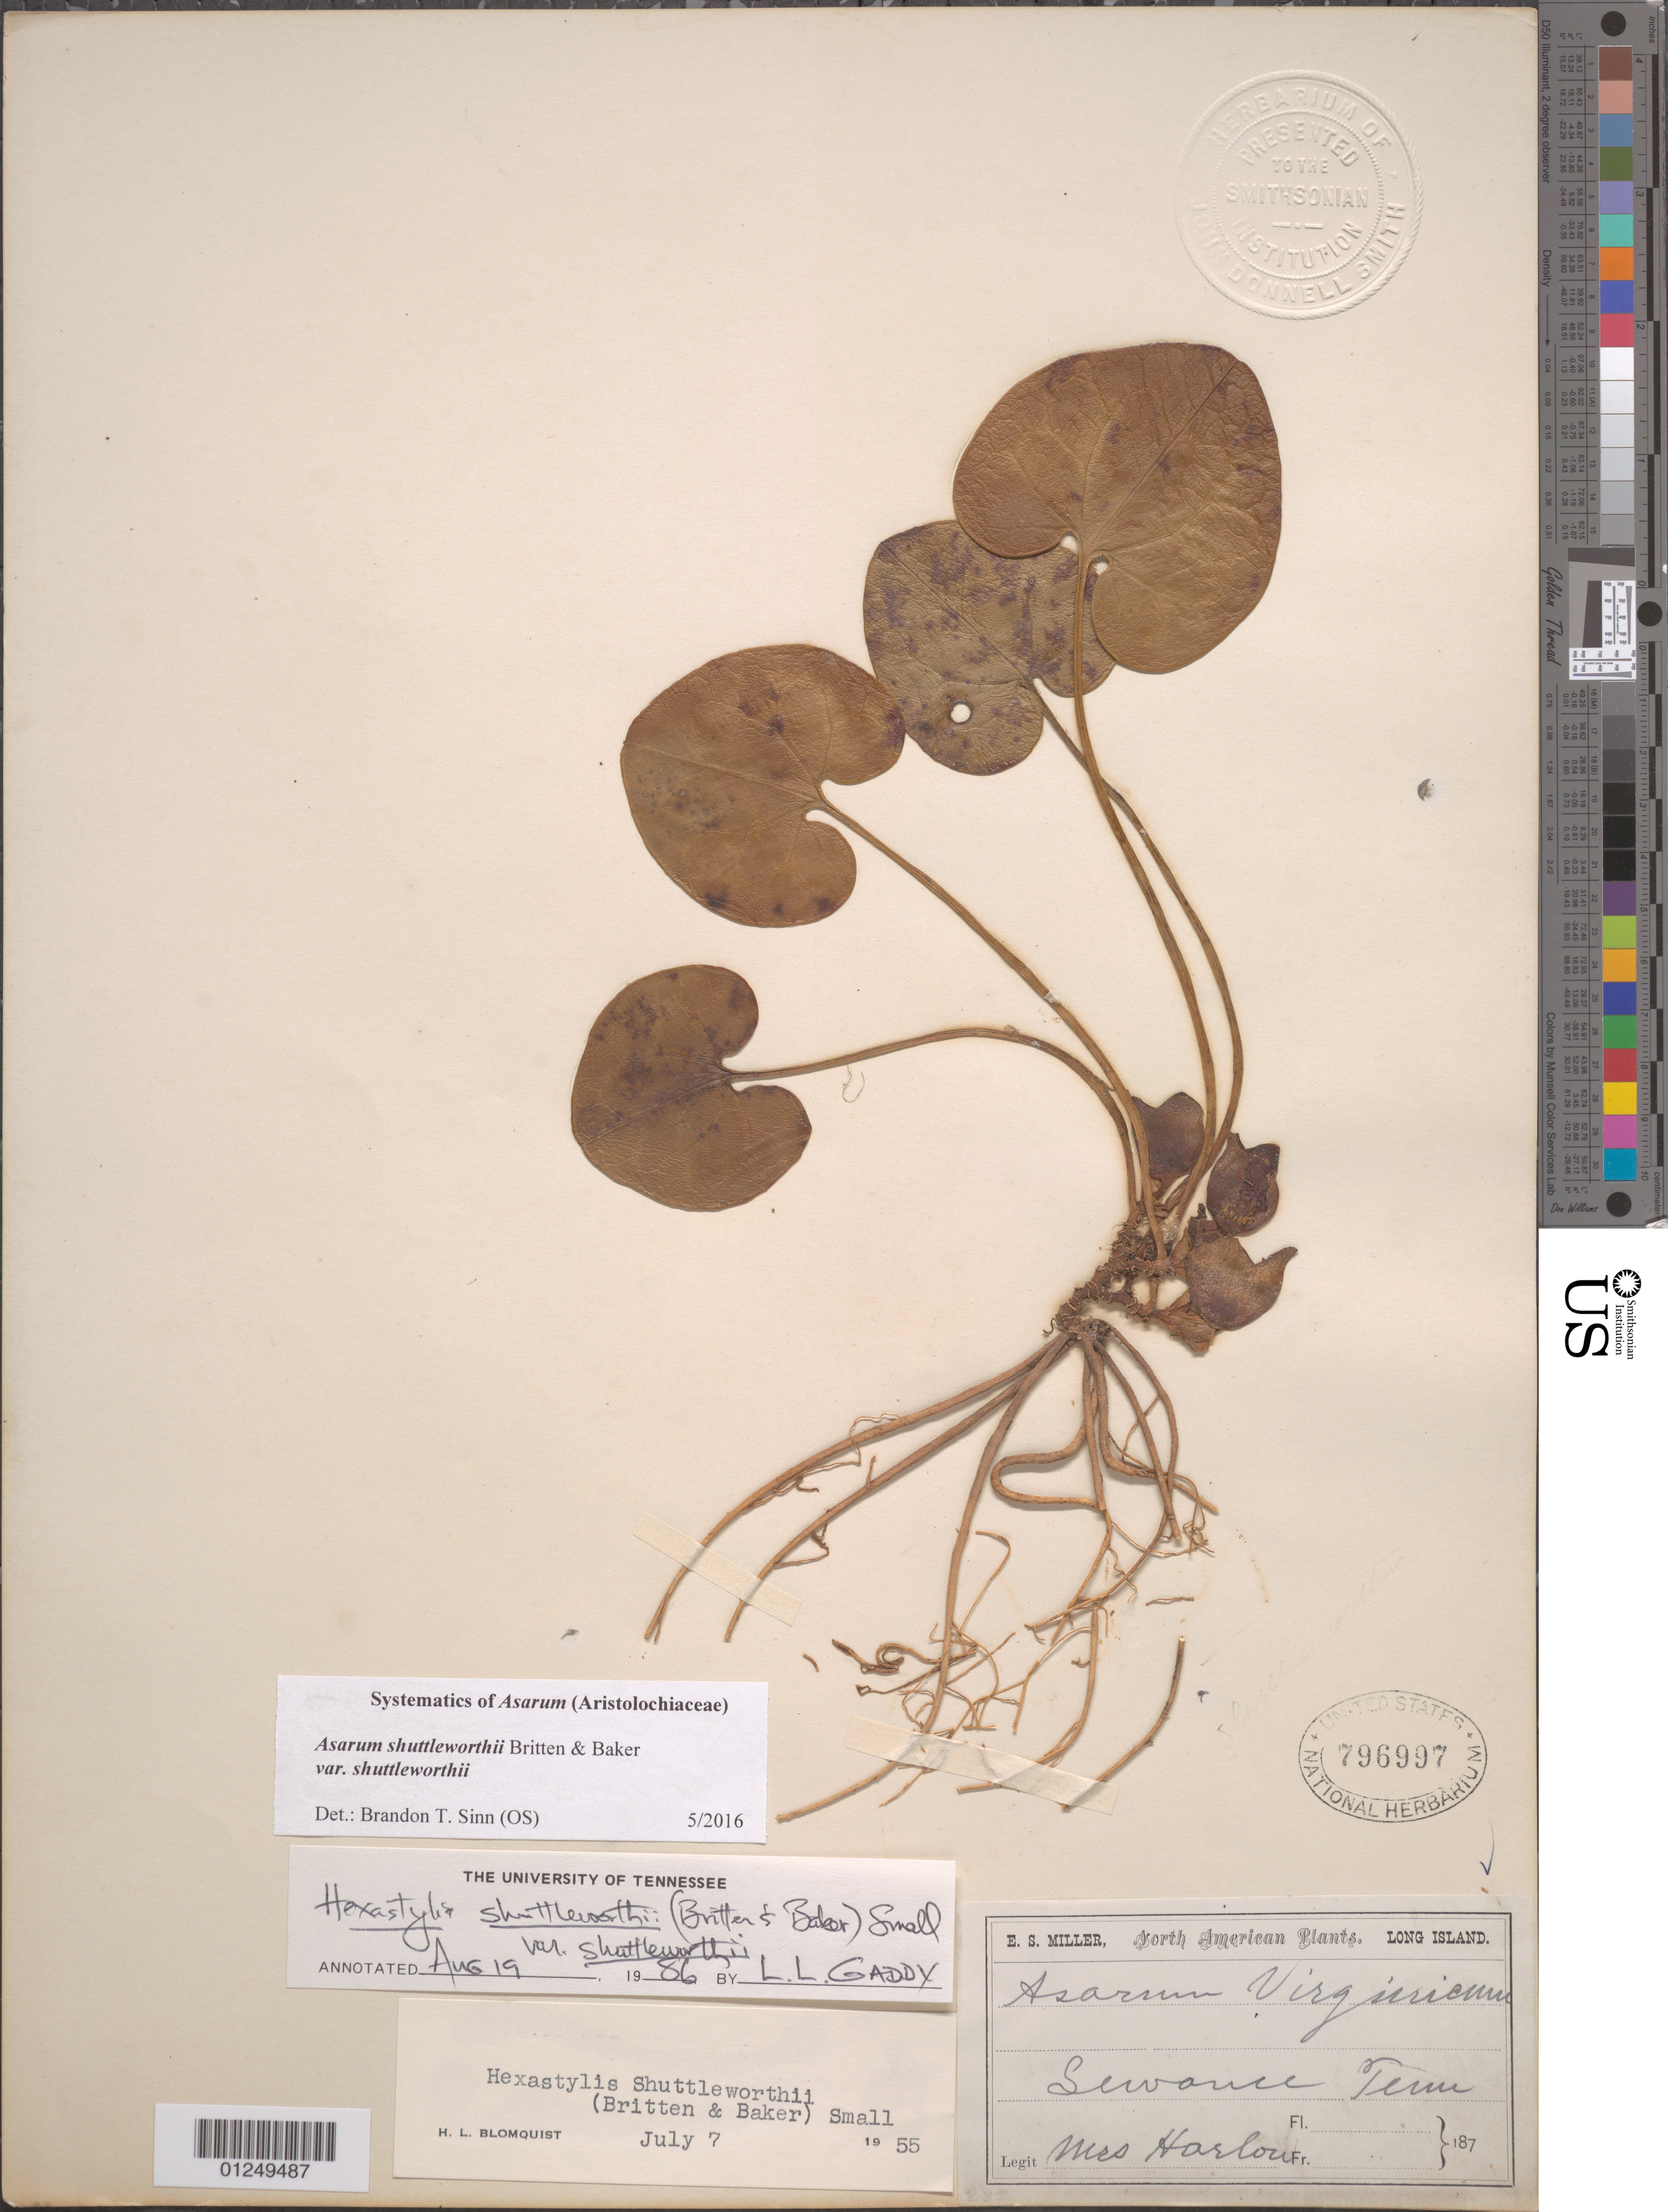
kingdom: Plantae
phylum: Tracheophyta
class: Magnoliopsida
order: Piperales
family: Aristolochiaceae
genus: Hexastylis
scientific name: Hexastylis shuttleworthii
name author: (Britton & Baker f.) Small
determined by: Blomquist, H. L.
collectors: Harlow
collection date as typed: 187-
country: United States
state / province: Tennessee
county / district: Franklin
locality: Sewanee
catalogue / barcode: US 796997